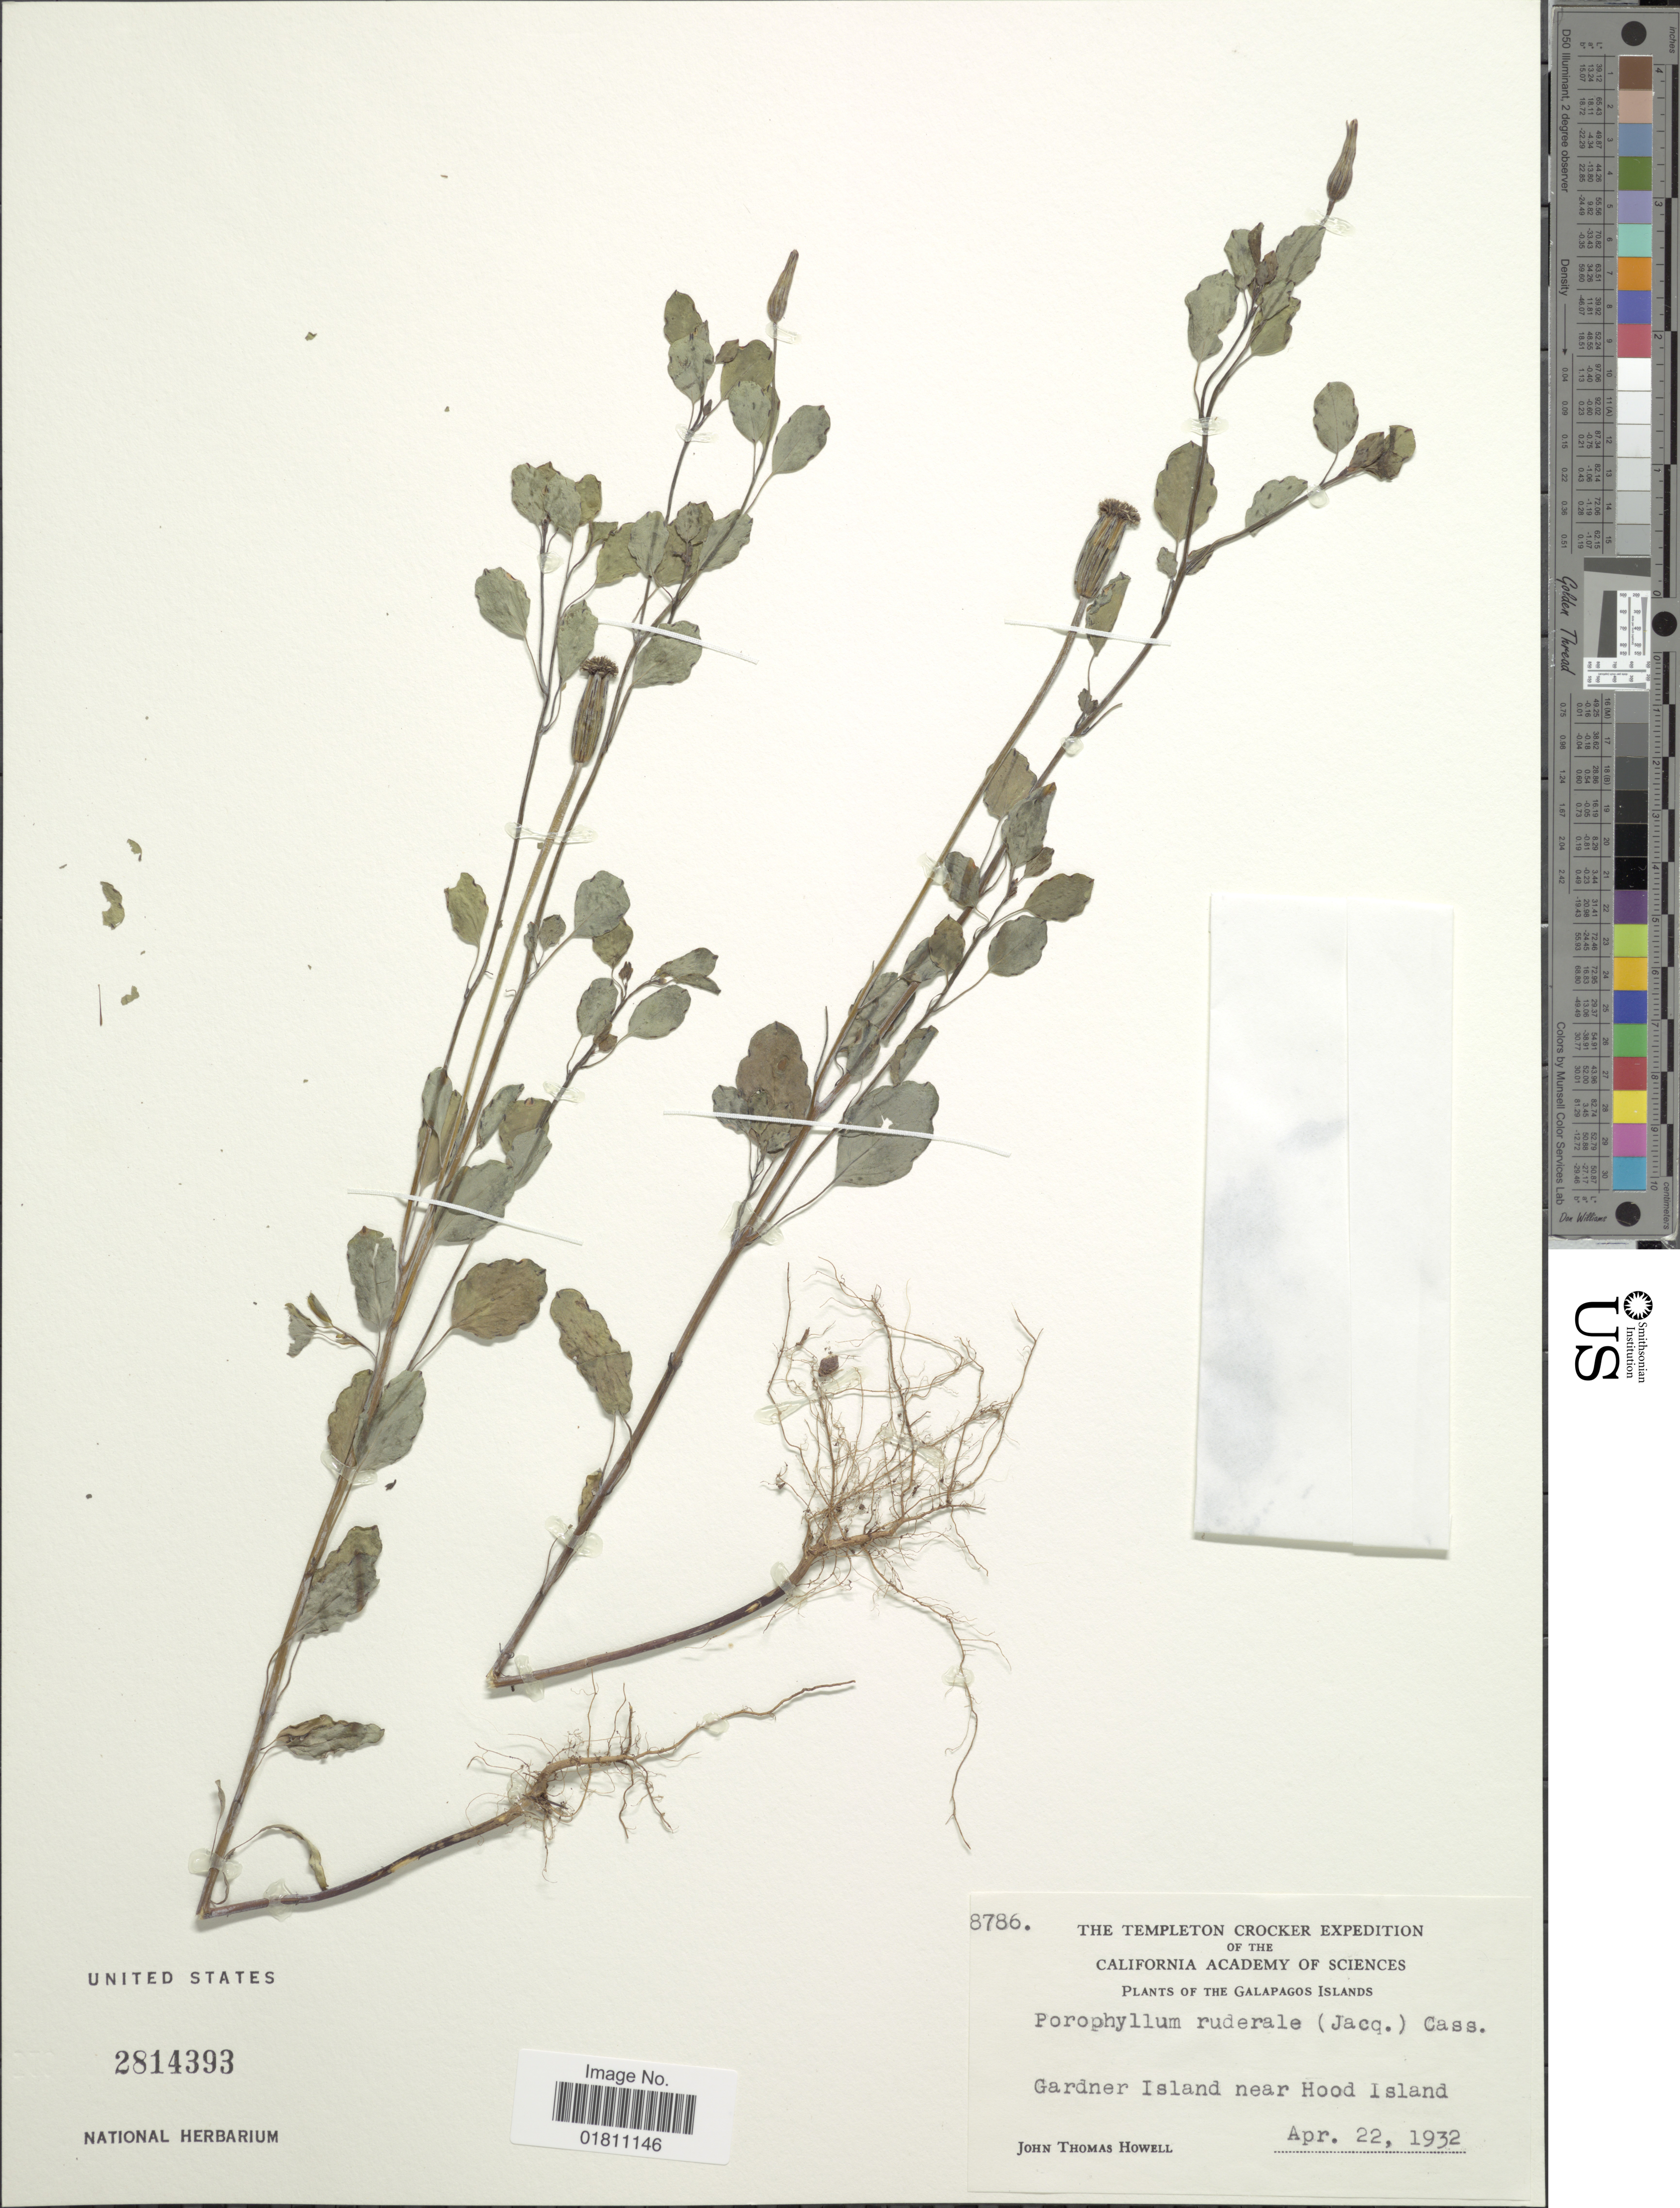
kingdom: Plantae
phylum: Tracheophyta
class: Magnoliopsida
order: Asterales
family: Asteraceae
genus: Porophyllum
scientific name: Porophyllum ruderale subsp. ruderale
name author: (Jacq.) Cass.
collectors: J. T. Howell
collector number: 8786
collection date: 1932-04-22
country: Ecuador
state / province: Colón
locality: The Galapagos Islands, Gardner Island near Hood Island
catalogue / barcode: US 2814393